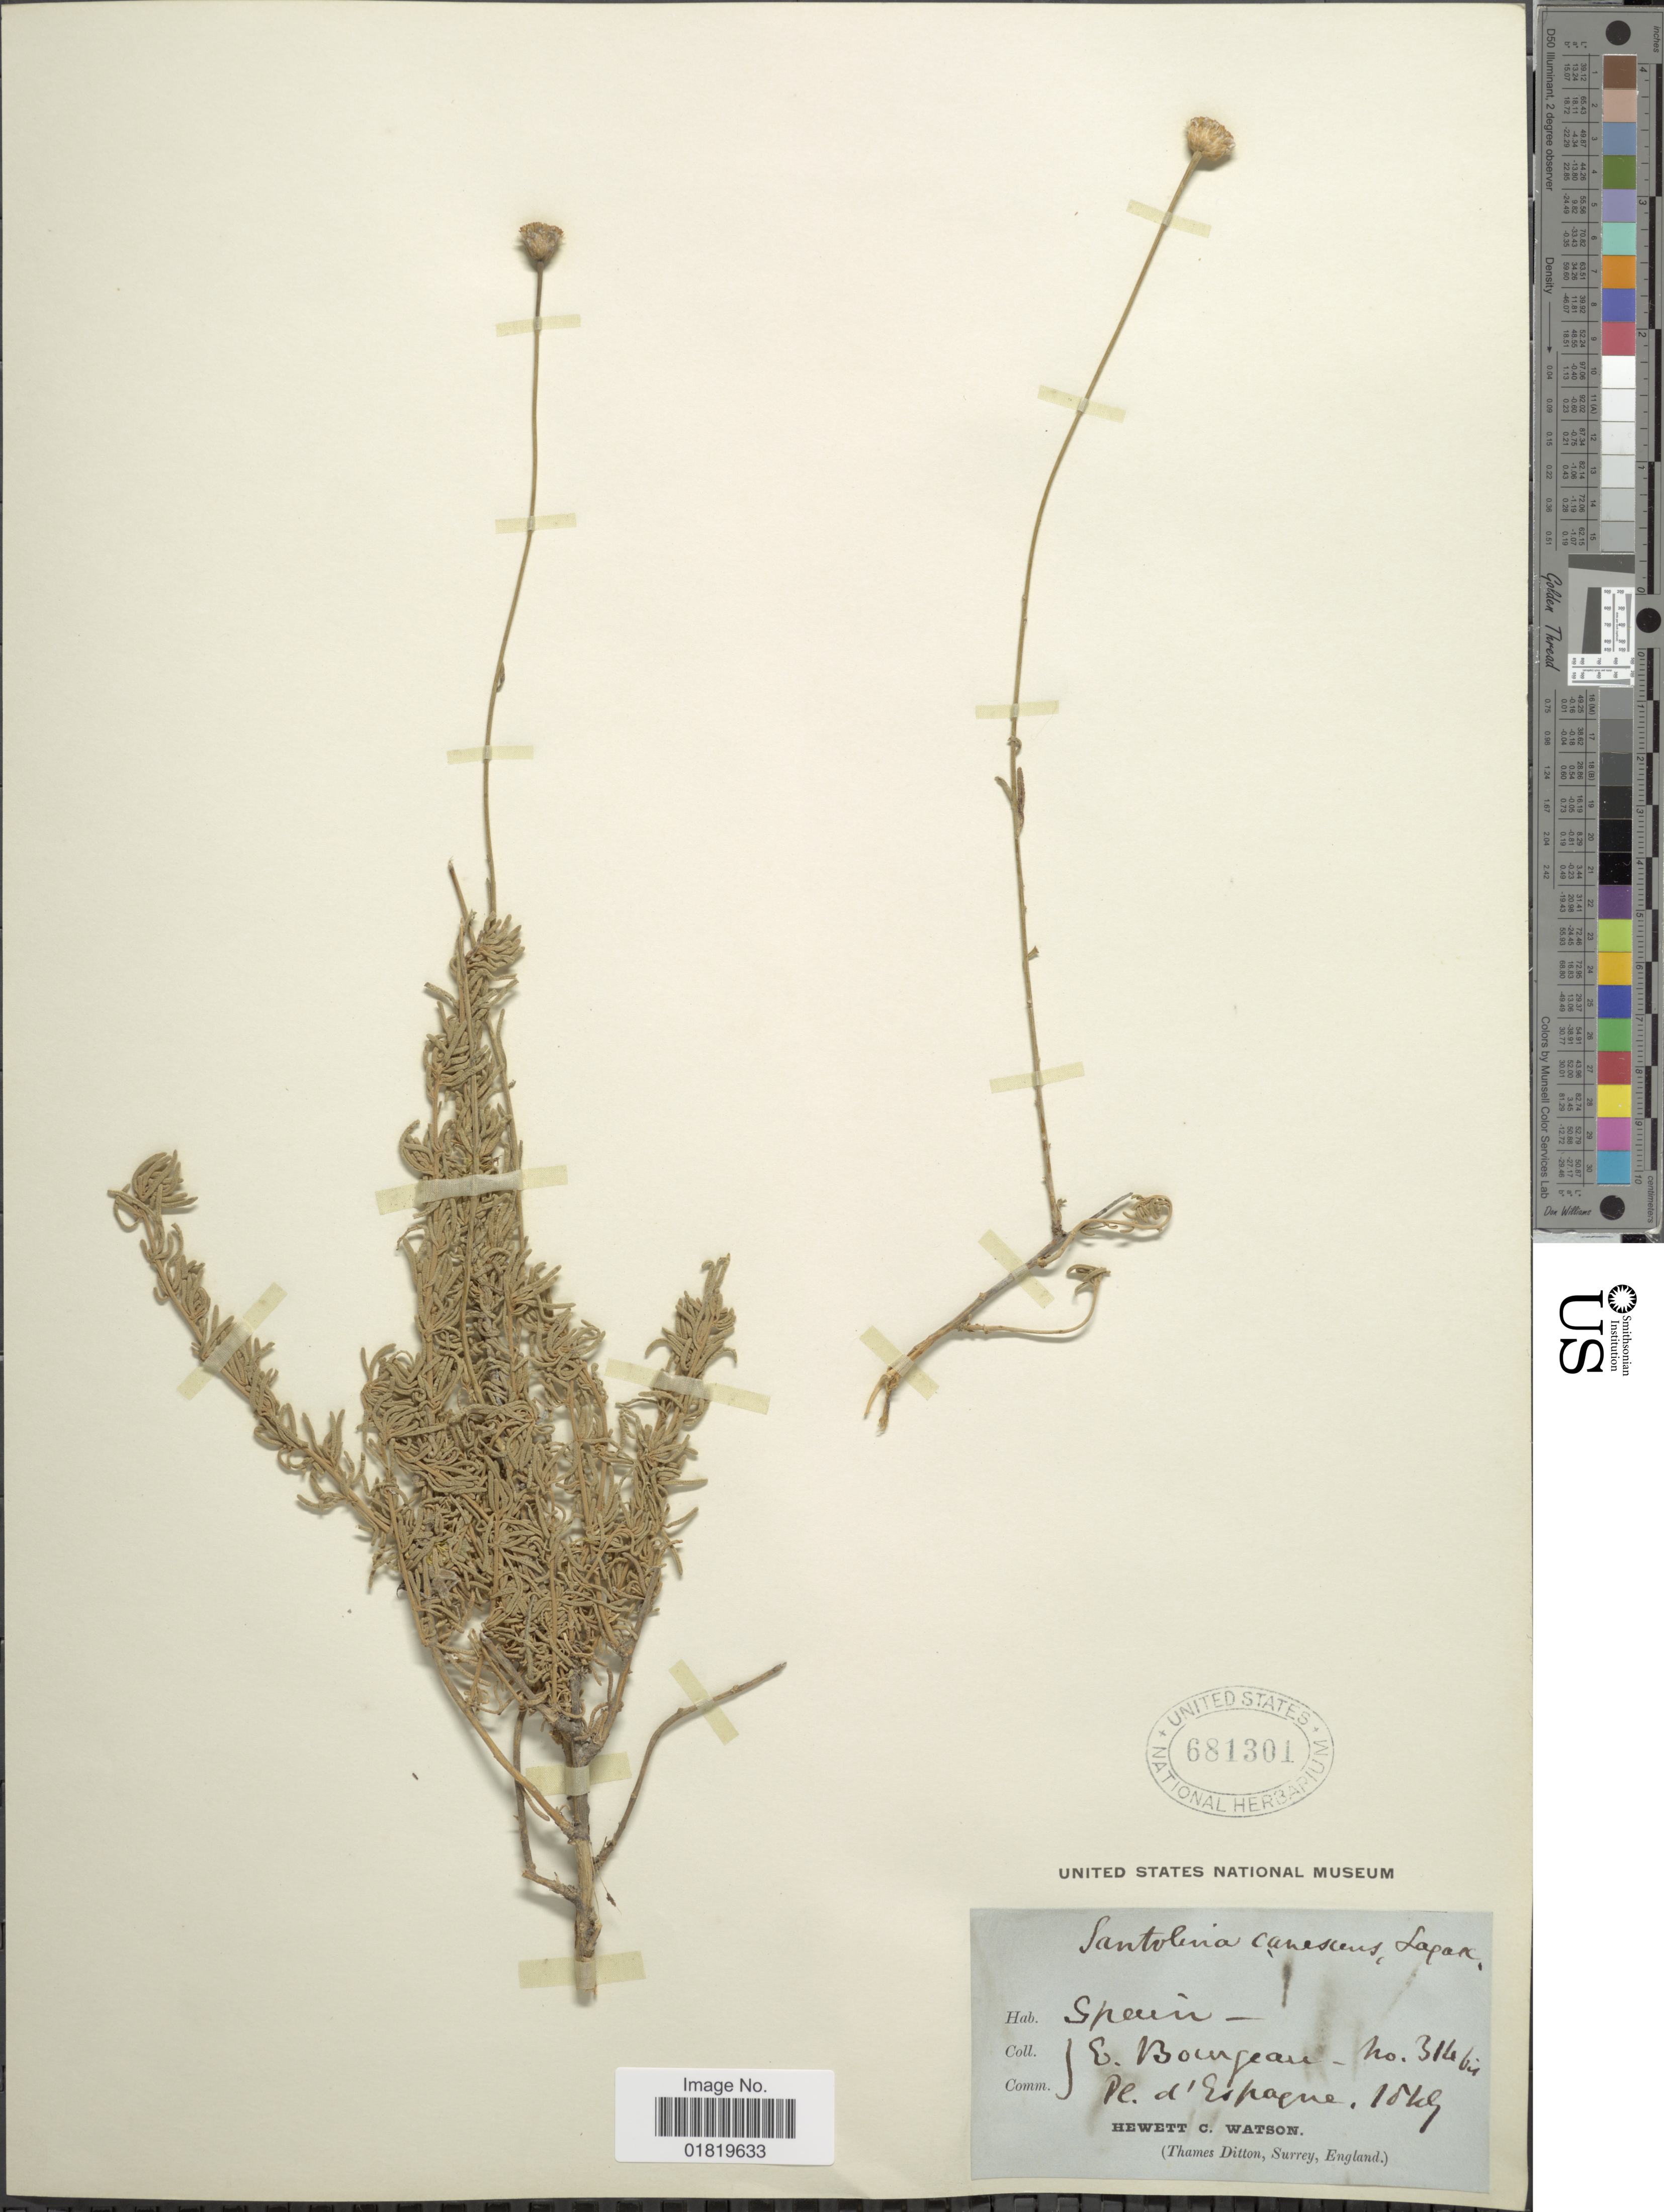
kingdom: Plantae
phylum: Tracheophyta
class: Magnoliopsida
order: Asterales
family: Asteraceae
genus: Santolina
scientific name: Santolina canescens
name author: Lag.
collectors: E. Bourgeau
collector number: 3146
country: Spain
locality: D'Espagne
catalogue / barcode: US 681301